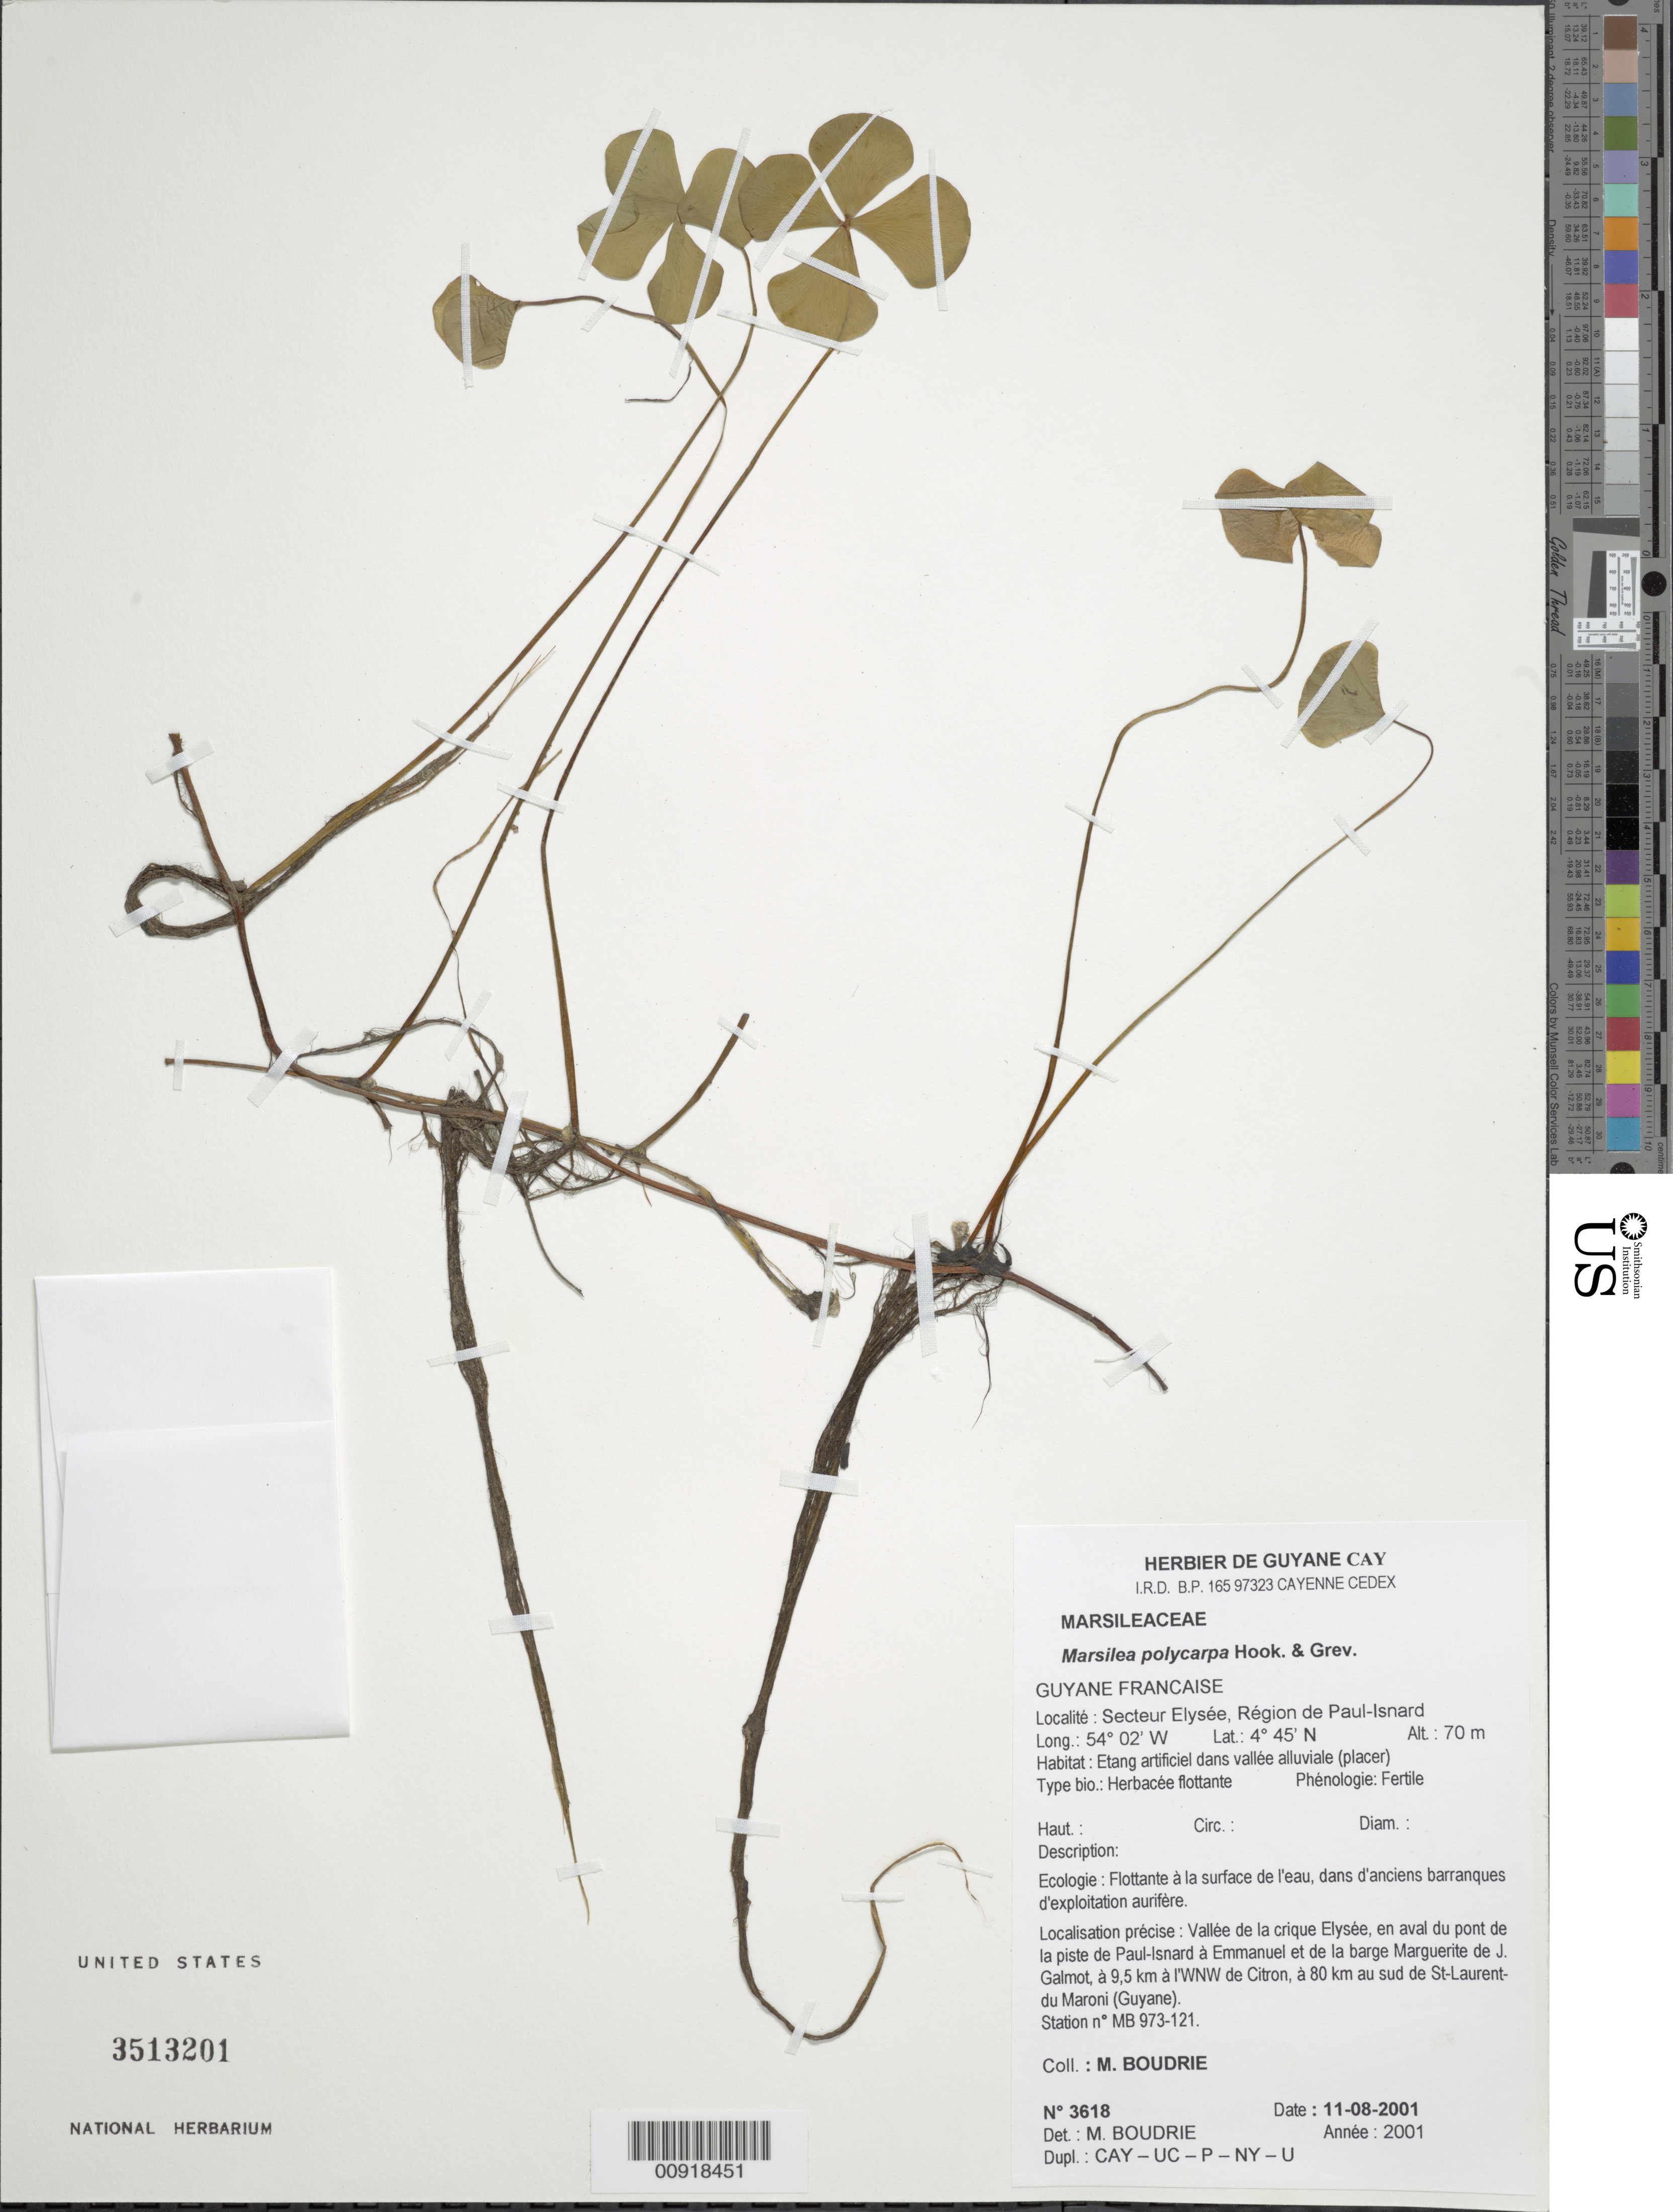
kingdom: Plantae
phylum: Tracheophyta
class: Polypodiopsida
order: Salviniales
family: Marsileaceae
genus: Marsilea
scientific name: Marsilea polycarpa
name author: Hook. & Grev.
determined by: Boudrie, M.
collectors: M. Boudrie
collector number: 3618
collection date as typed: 11-Aug-01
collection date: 2001-08-11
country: French Guiana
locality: Secteur Elysée, région de Paul-Isnard; vallée de Crique elysée, 9.5 km WNW de Citron, 80 km sud de St-Laurent-du Maroni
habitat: Etang artificiel dans vallée alluviale (placer)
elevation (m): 70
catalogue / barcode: US 3513201